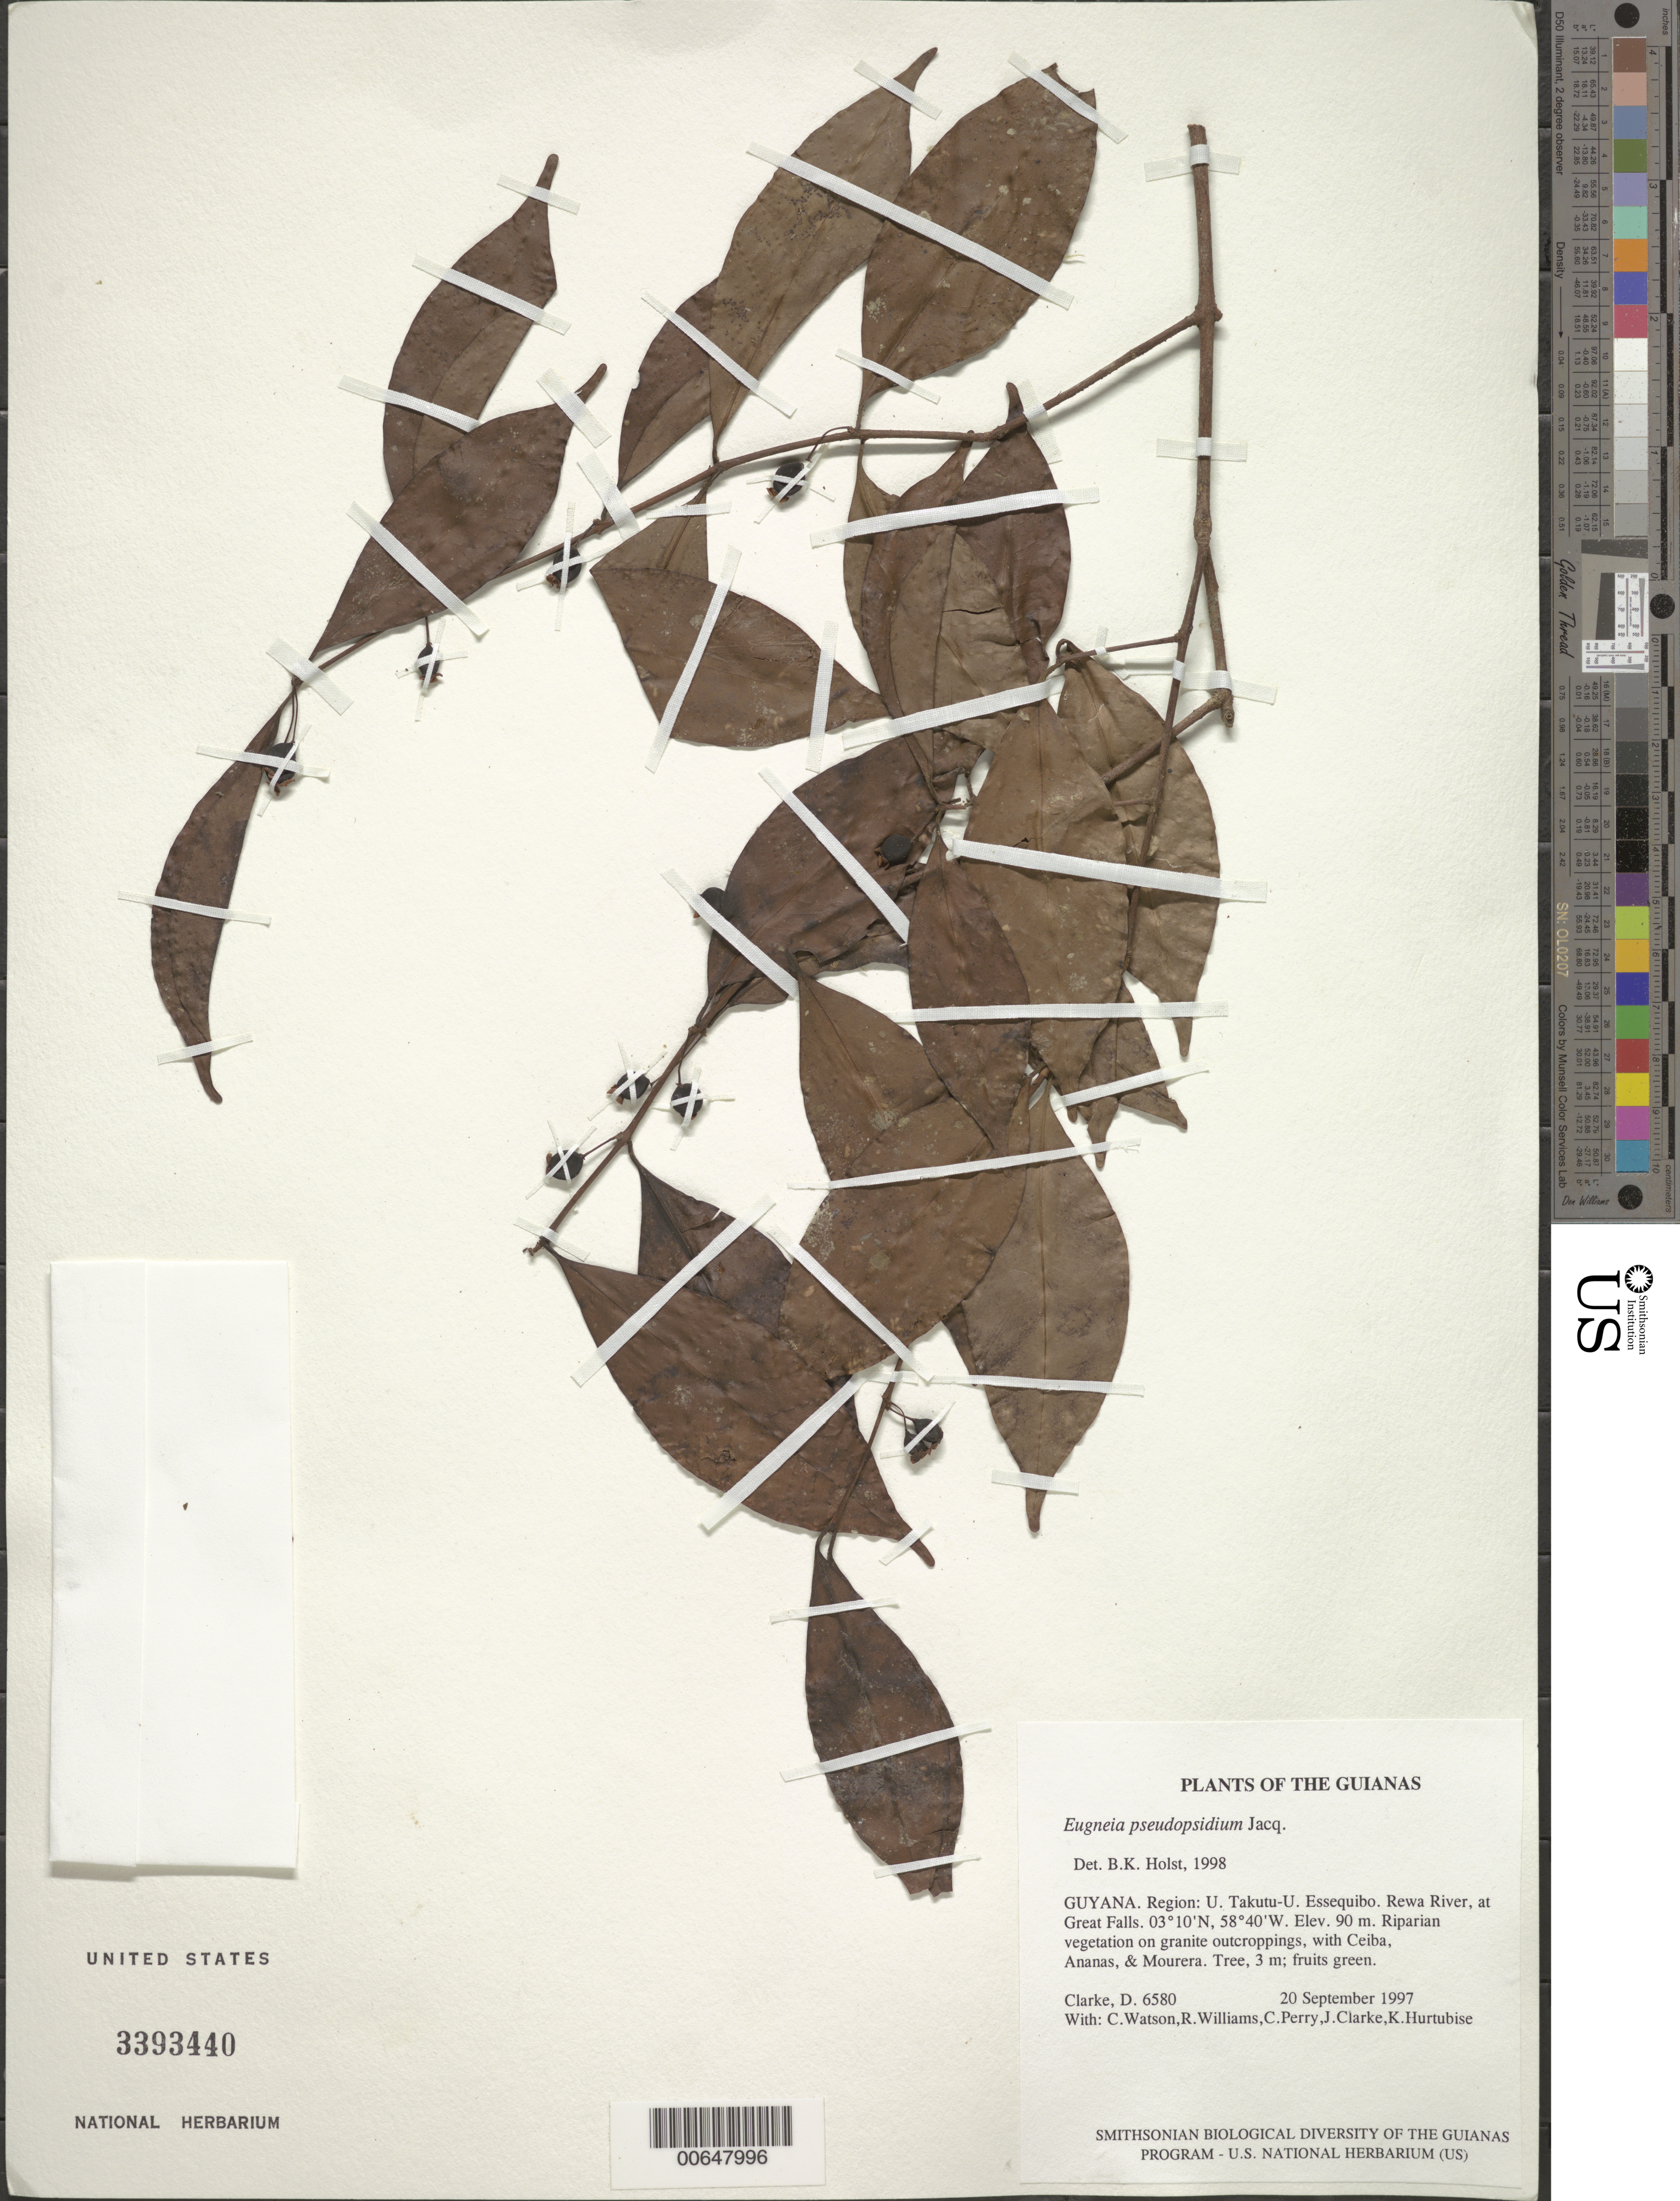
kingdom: Plantae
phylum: Tracheophyta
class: Magnoliopsida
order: Myrtales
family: Myrtaceae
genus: Eugenia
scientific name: Eugenia pseudopsidium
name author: Jacq.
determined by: Holst, Bruce K.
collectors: H. D. Clarke, C. Watson, R. Williams, C. Perry, J. Clarke & K. Hurtubise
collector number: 6580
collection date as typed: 20 September 1997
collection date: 1997-09-20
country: Guyana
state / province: U. Takutu-U. Essequibo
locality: Rewa River, at Great Falls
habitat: Riparian vegetation on granite outcroppings, with Ceiba, Ananas, & Mourera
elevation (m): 90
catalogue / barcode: US 3393440